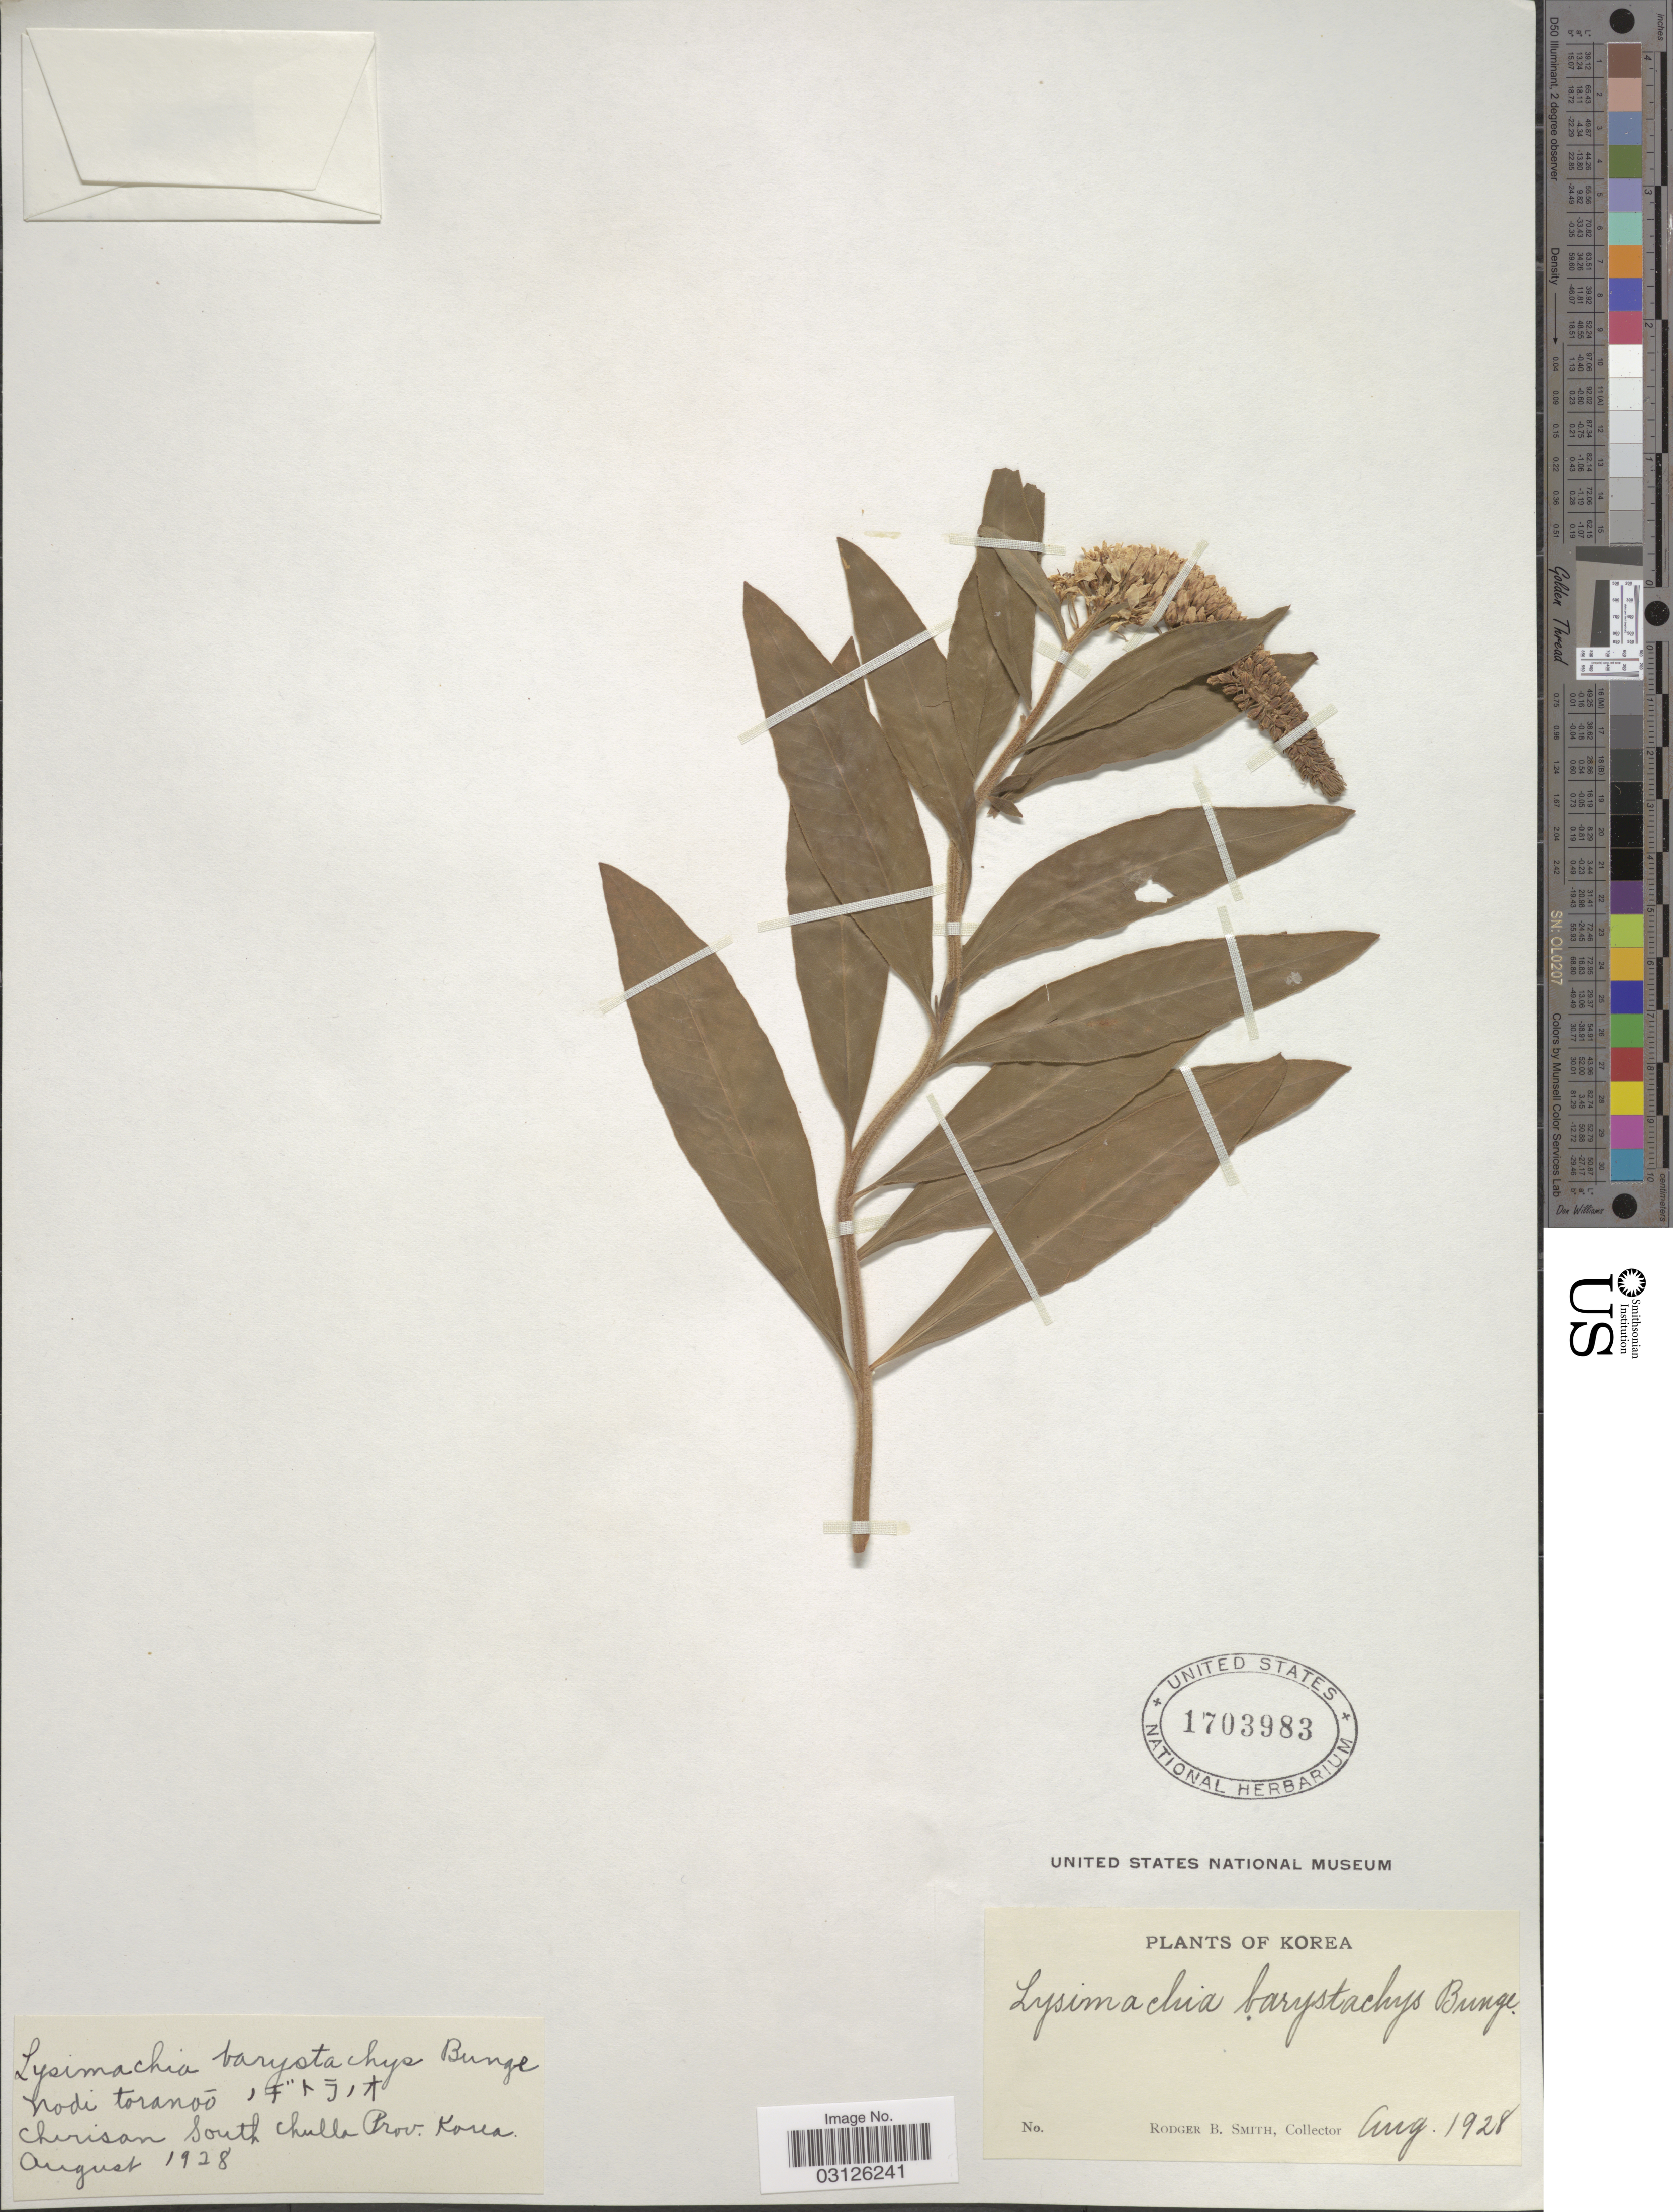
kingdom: Plantae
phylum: Tracheophyta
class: Magnoliopsida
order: Ericales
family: Primulaceae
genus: Lysimachia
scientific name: Lysimachia barystachys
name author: Bunge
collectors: R. B. Smith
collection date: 1928-08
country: South Korea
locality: Chirisan south Chulla Prov.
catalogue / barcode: US 1703983